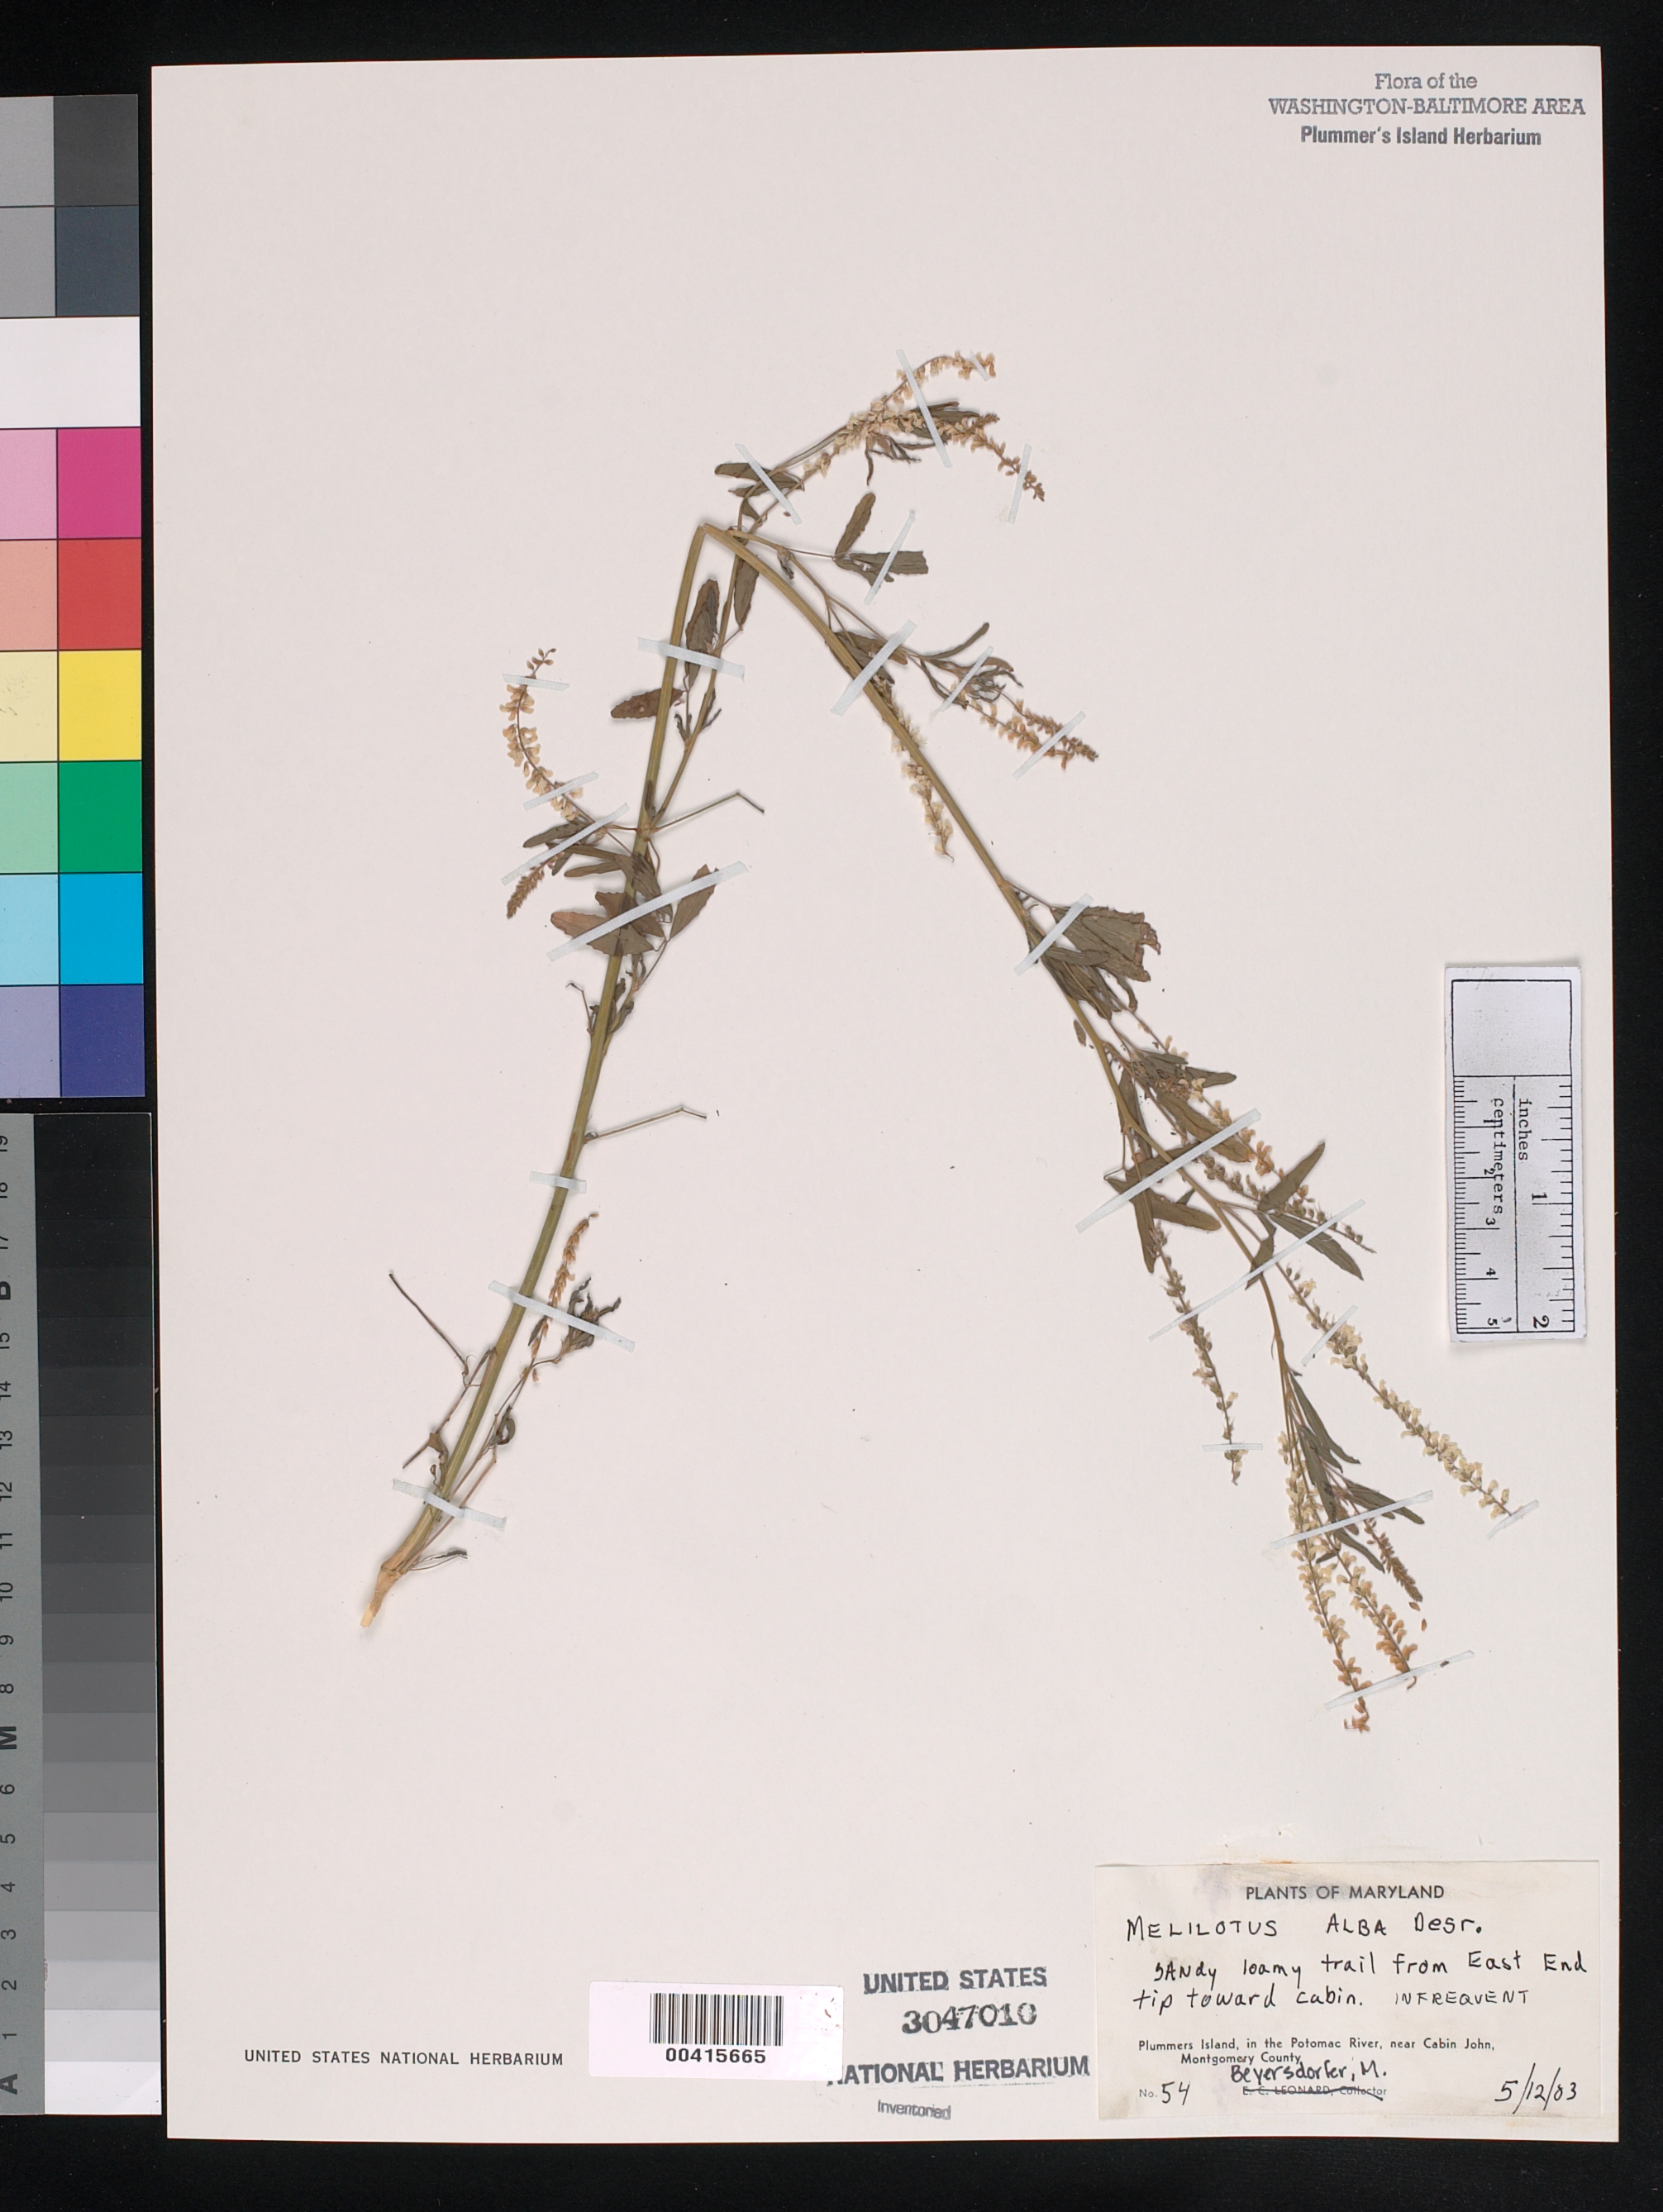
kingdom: Plantae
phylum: Tracheophyta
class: Magnoliopsida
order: Fabales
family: Fabaceae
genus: Melilotus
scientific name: Melilotus albus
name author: Medik.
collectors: M. Beyersdorfer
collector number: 54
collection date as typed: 12 May 1983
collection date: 1983-05-12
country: United States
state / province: Maryland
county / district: Montgomery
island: Plummers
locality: Plummer's Island; trail from east end tip toward Cabin Plummers Island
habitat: Sandy loamy trail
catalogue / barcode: US 3147010